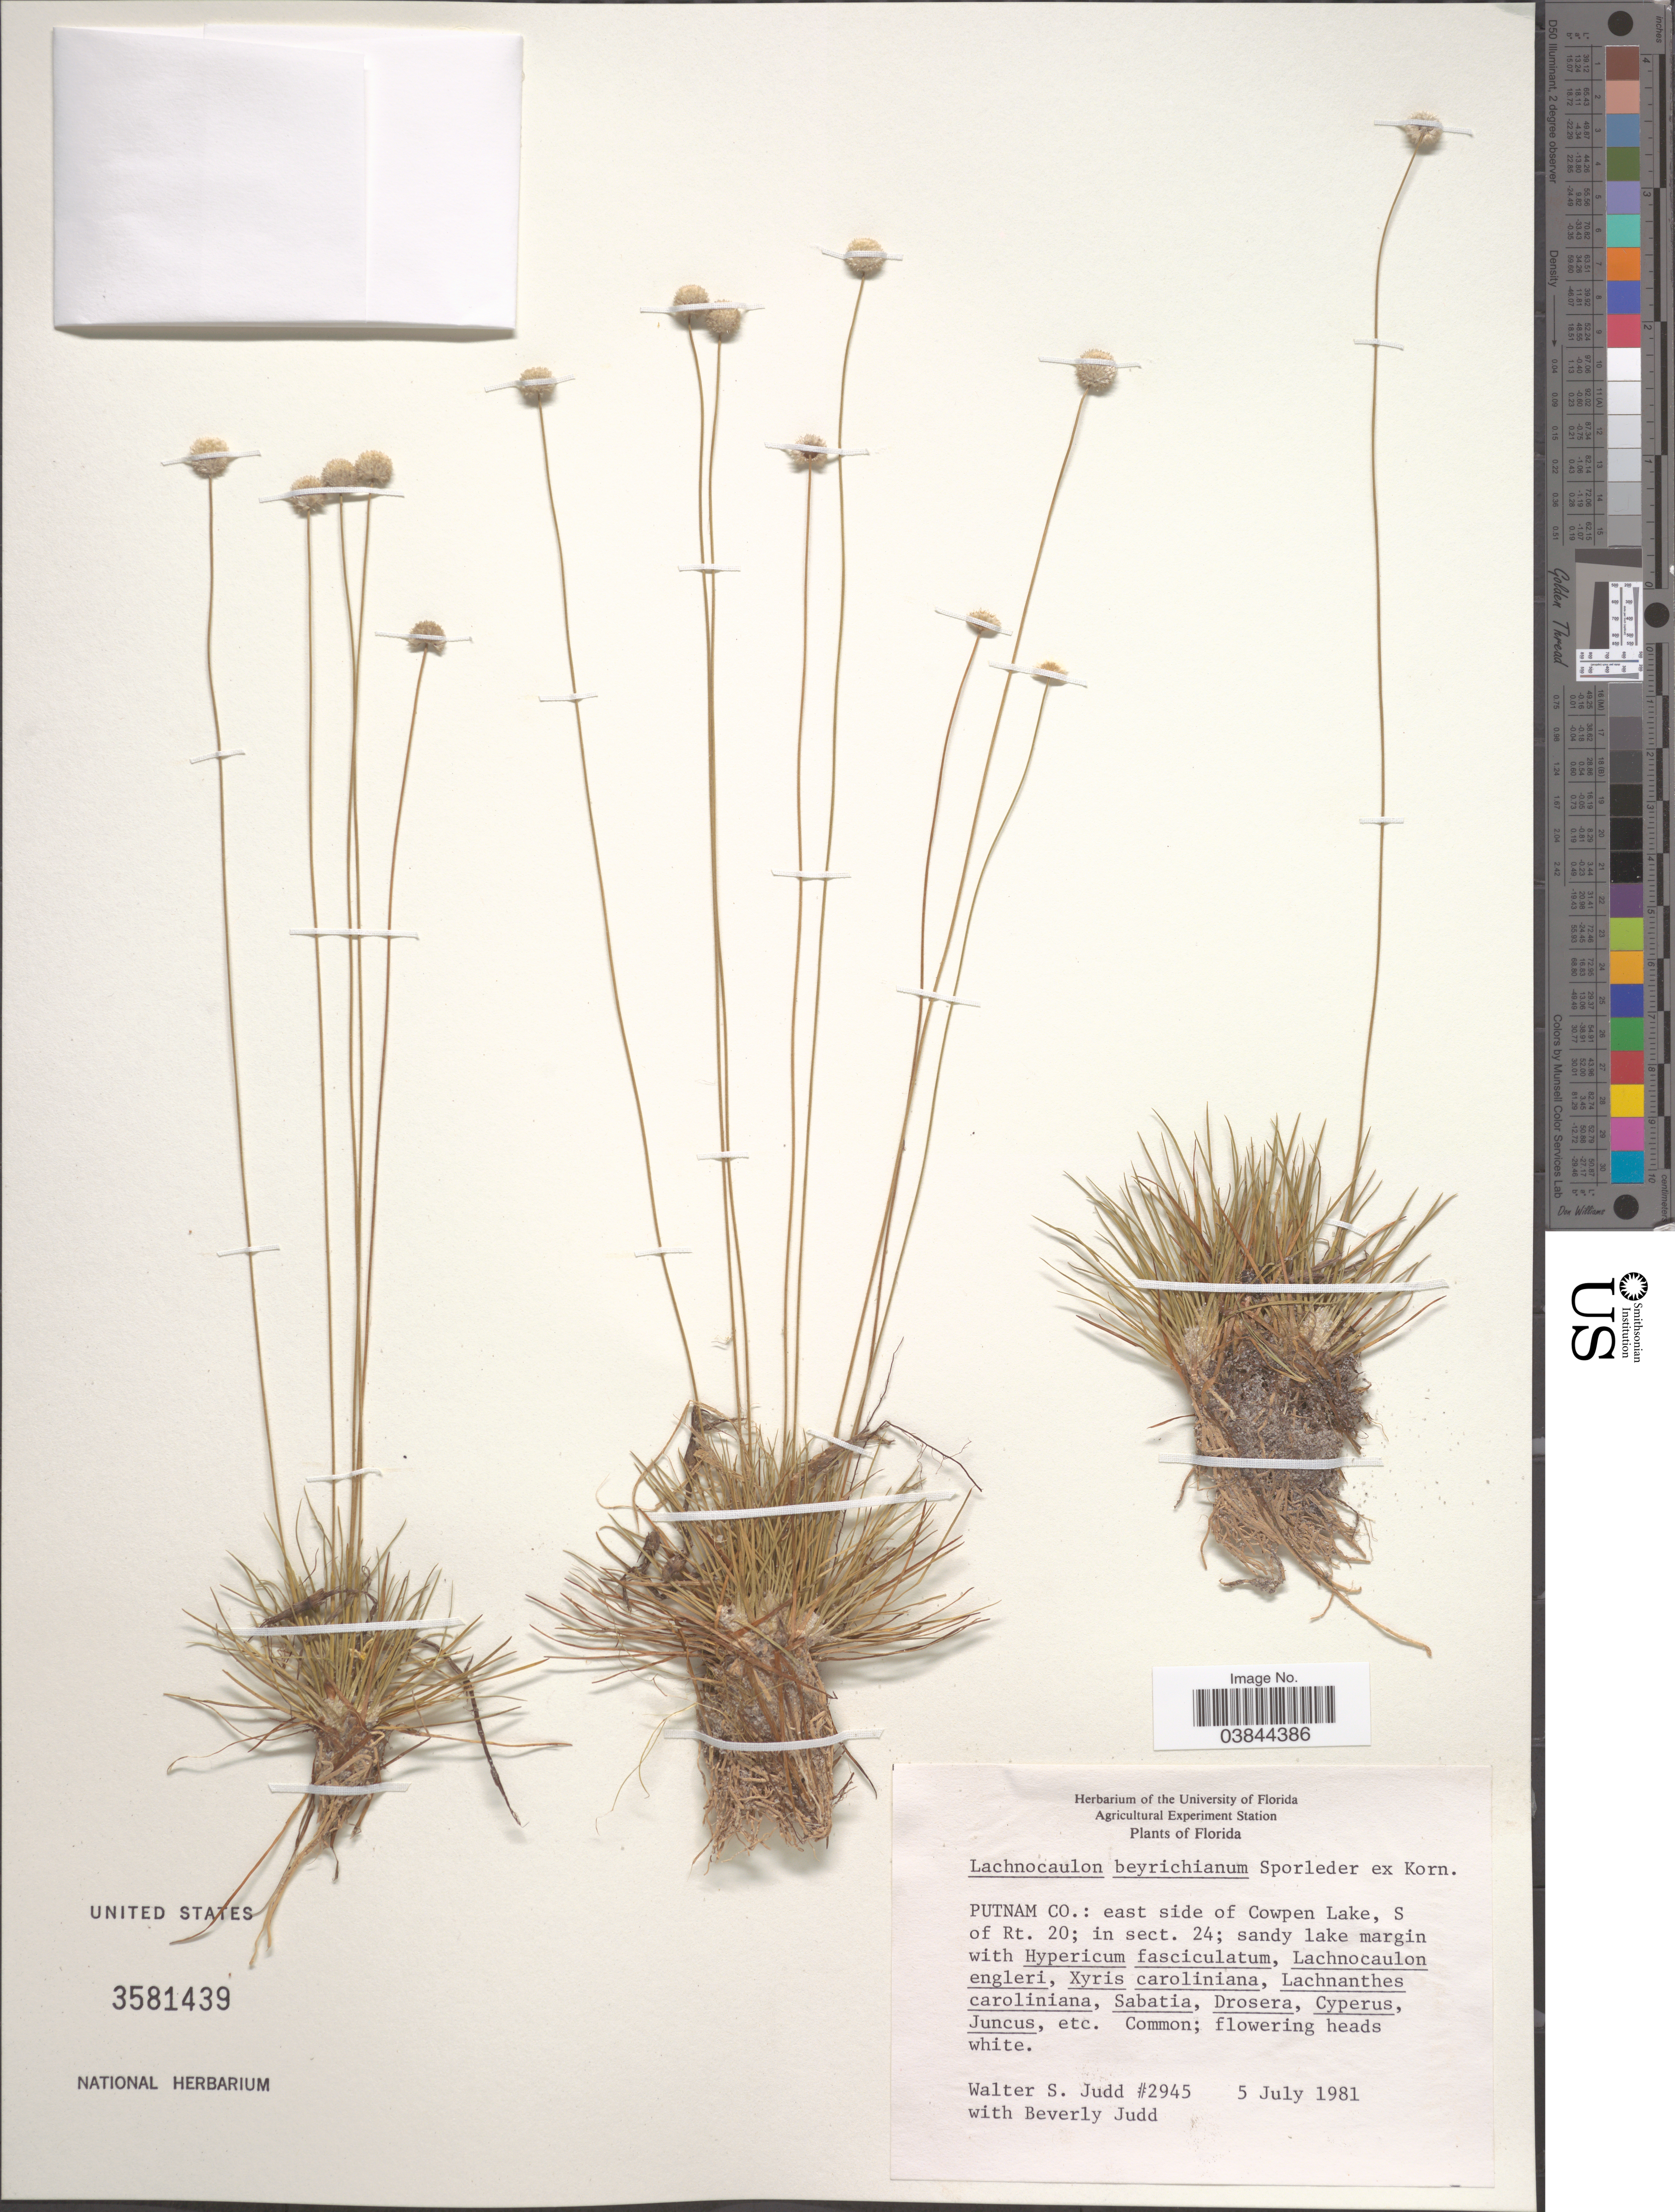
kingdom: Plantae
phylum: Tracheophyta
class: Liliopsida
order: Poales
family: Eriocaulaceae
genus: Lachnocaulon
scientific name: Lachnocaulon beyrichianum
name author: Sporl. ex Körn.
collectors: W. S. Judd & B. Judd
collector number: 2945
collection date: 1981-07-05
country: United States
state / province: Florida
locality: Putnam Co.: east side of Cowpen Lake, S of Rt. 20; in sect. 24.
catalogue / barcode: US 3581439